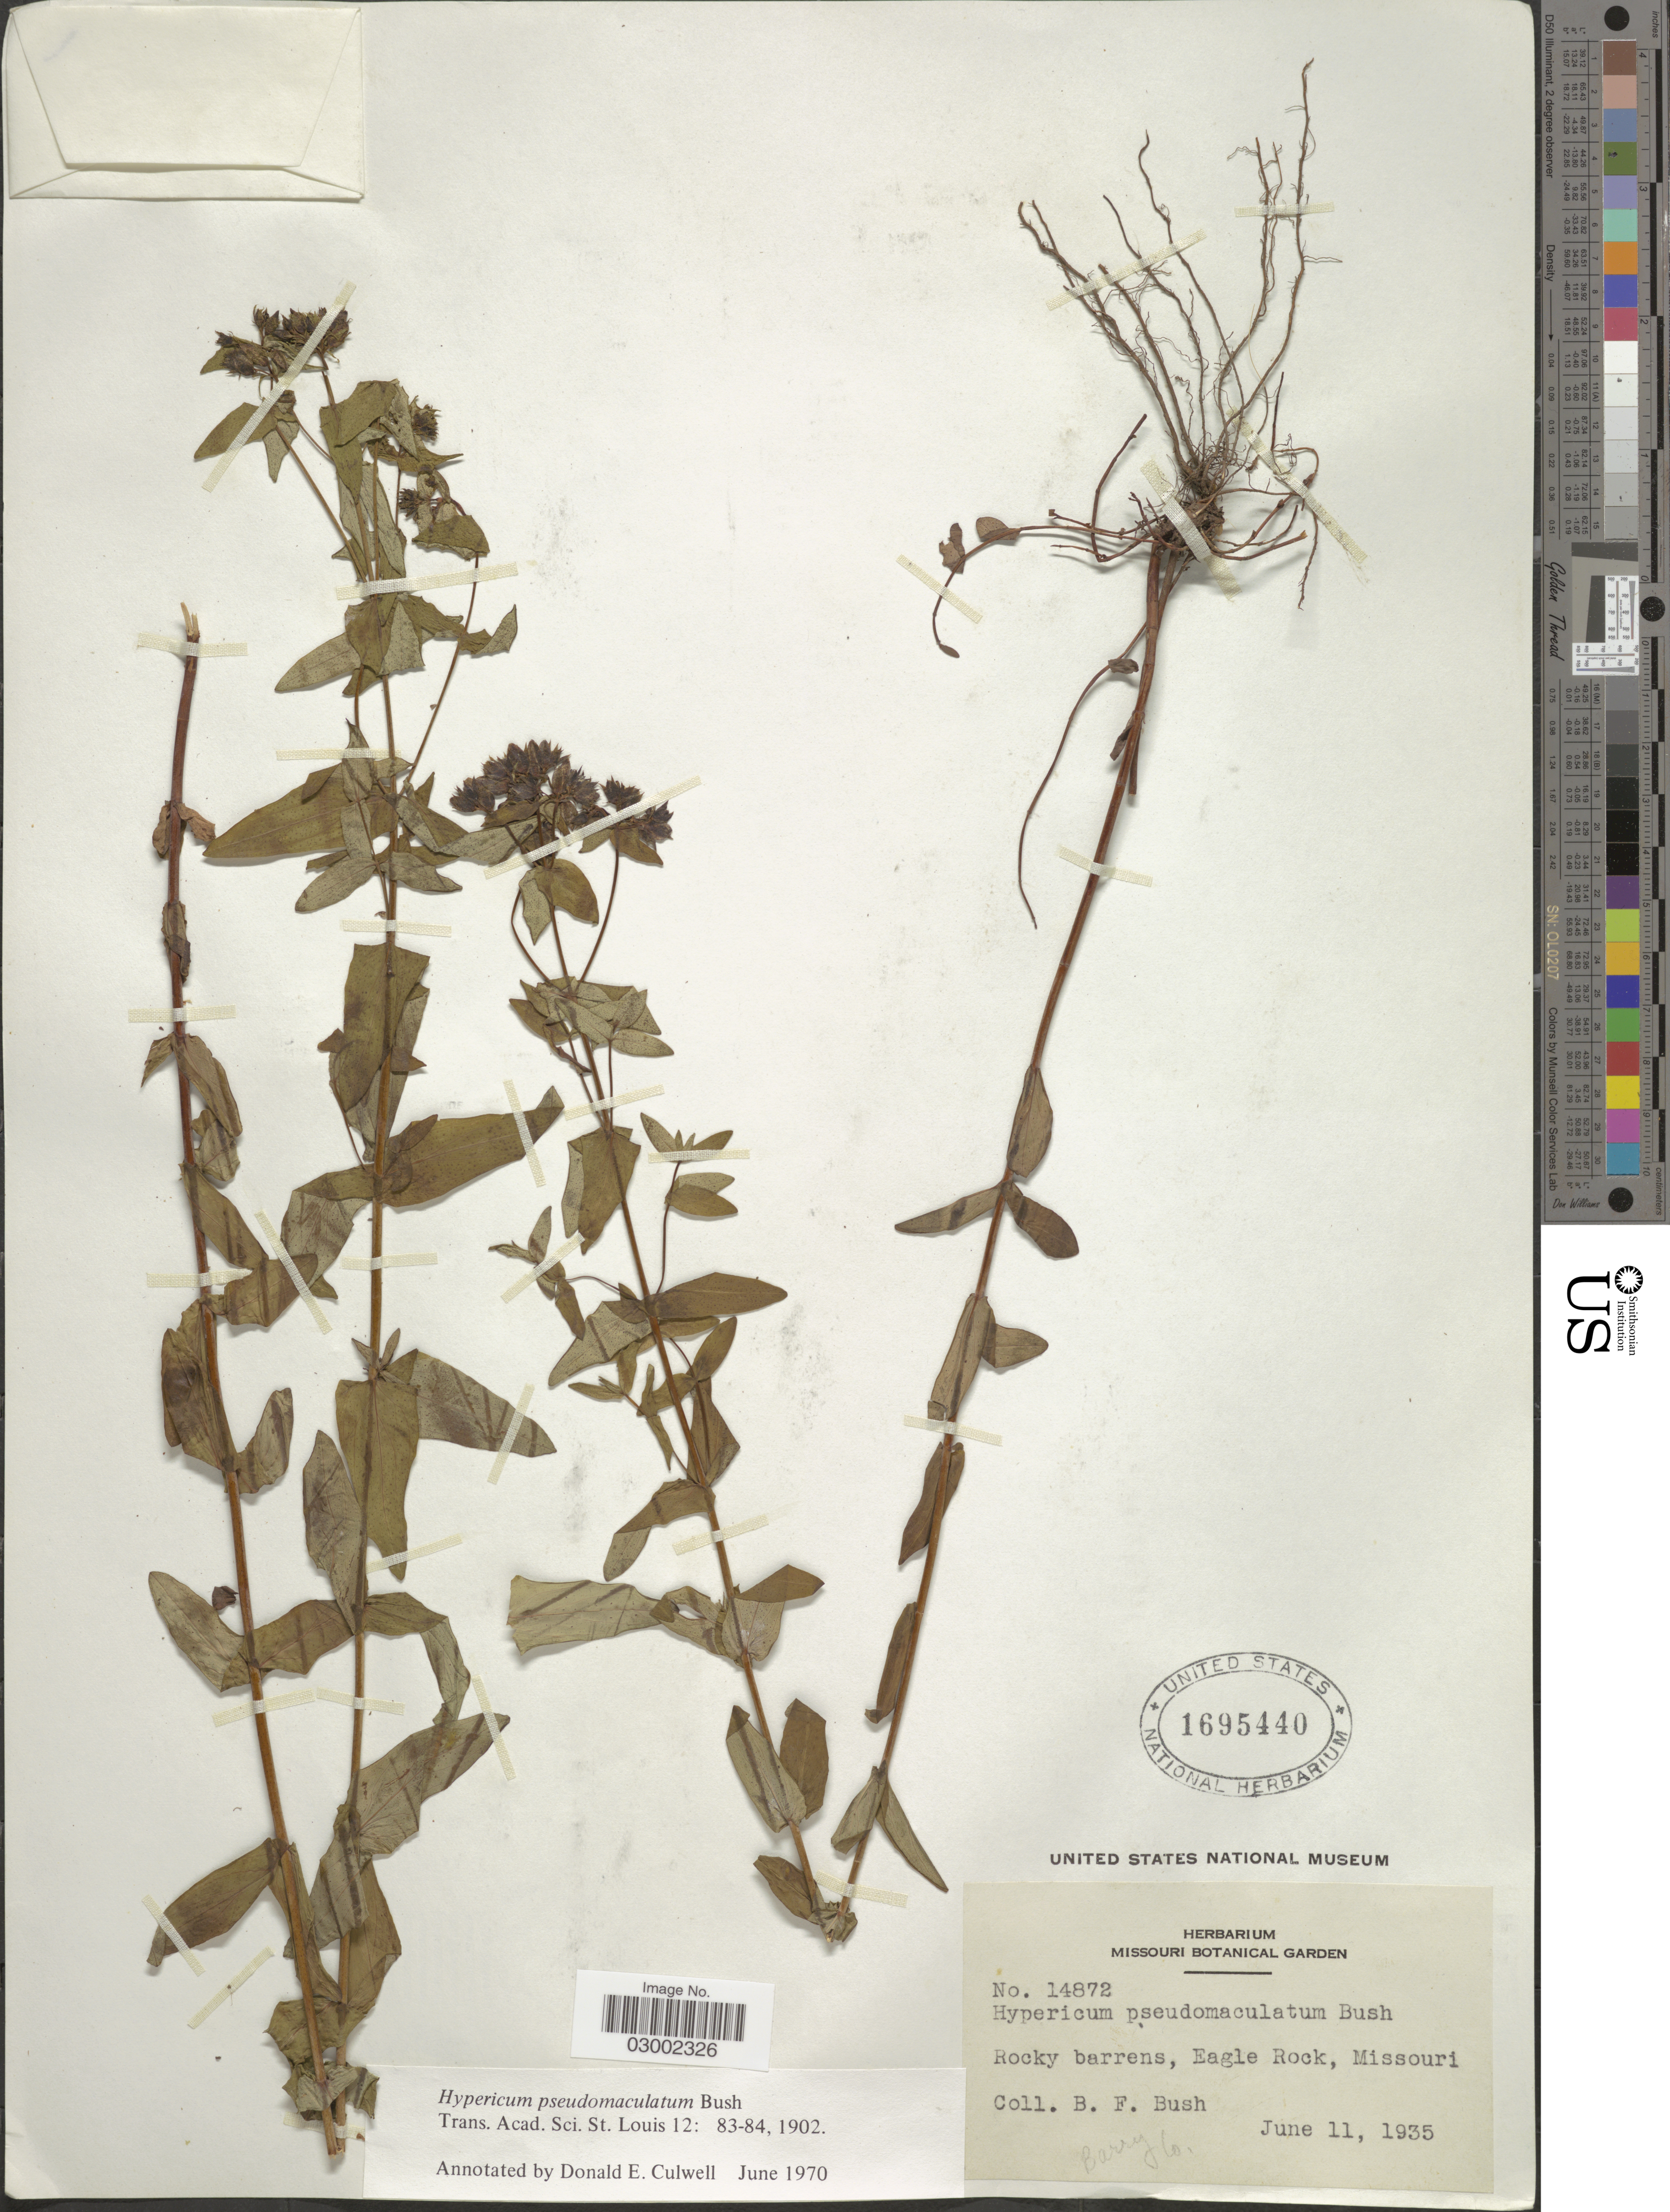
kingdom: Plantae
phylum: Tracheophyta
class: Magnoliopsida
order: Malpighiales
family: Hypericaceae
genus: Hypericum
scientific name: Hypericum pseudomaculatum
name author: Bush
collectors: B. F. Bush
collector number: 14872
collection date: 1935-06-11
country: United States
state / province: Missouri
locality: Eagle Rock. Barry Co.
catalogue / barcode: US 1695440